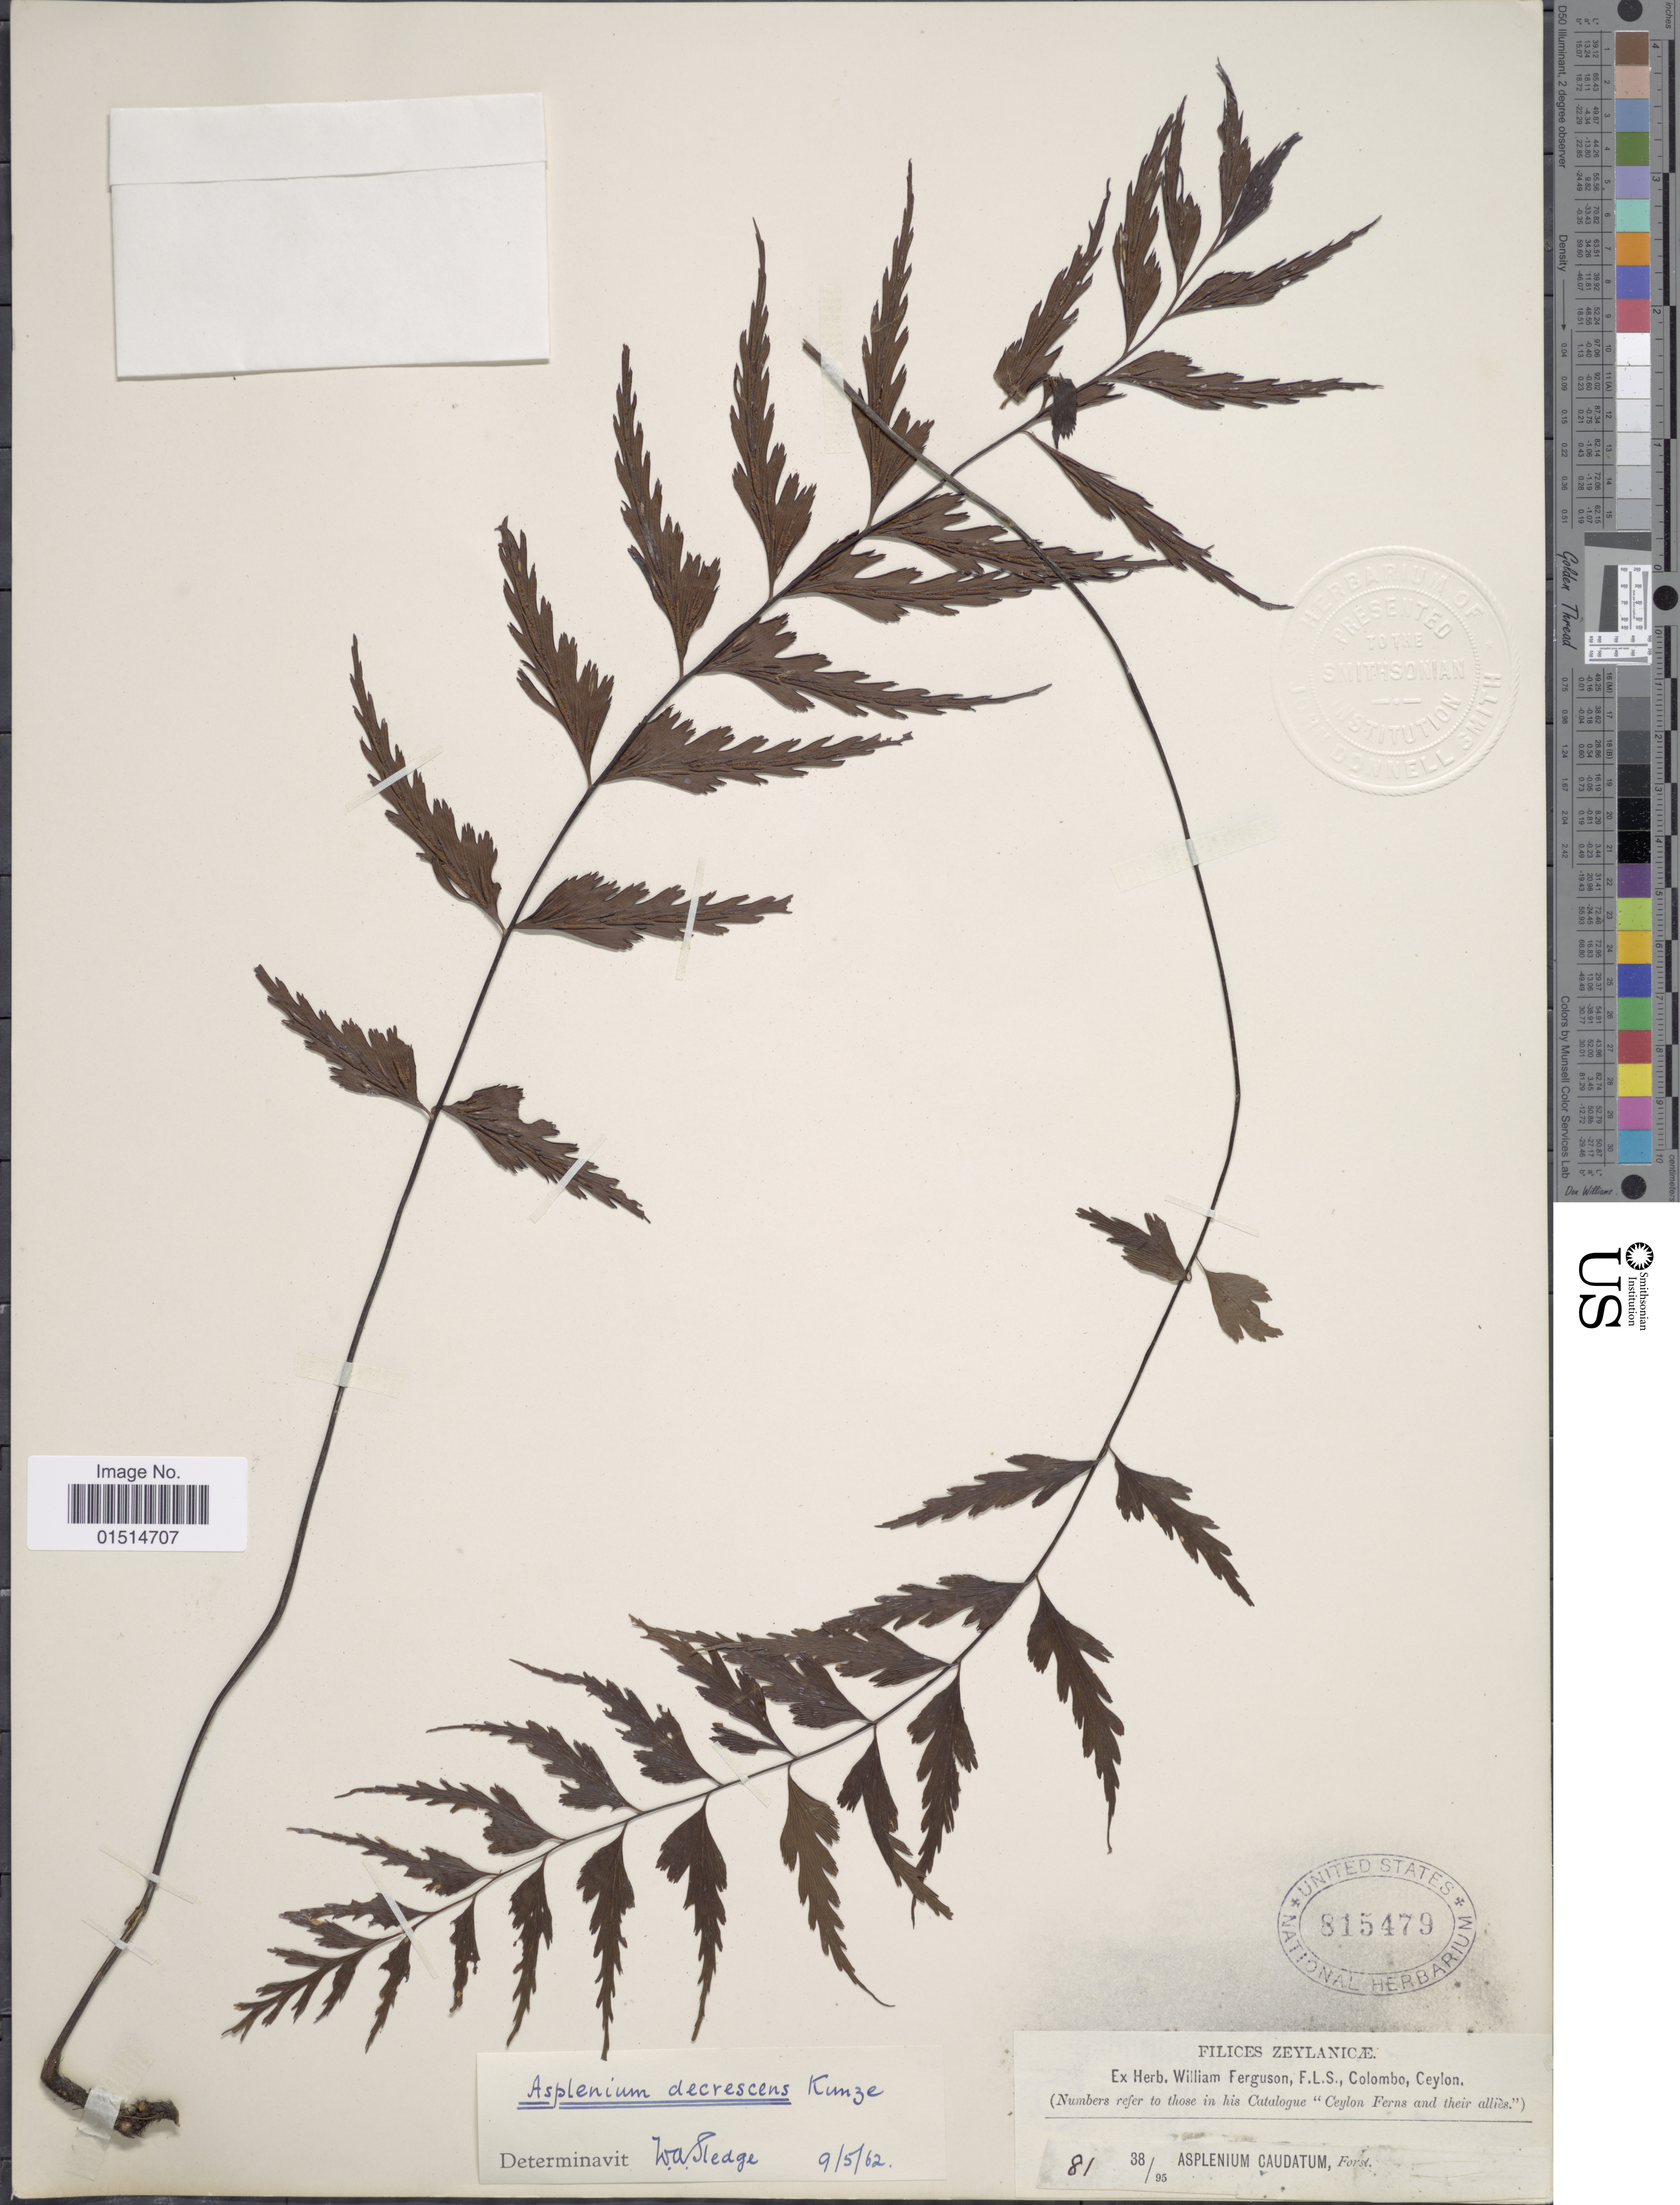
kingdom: Plantae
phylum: Tracheophyta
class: Polypodiopsida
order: Polypodiales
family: Aspleniaceae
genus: Asplenium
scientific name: Asplenium decrescens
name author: Kunze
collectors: ex herb. W. Ferguson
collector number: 81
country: Sri Lanka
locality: Ceylon. Filices Zeylanicae.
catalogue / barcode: US 815479